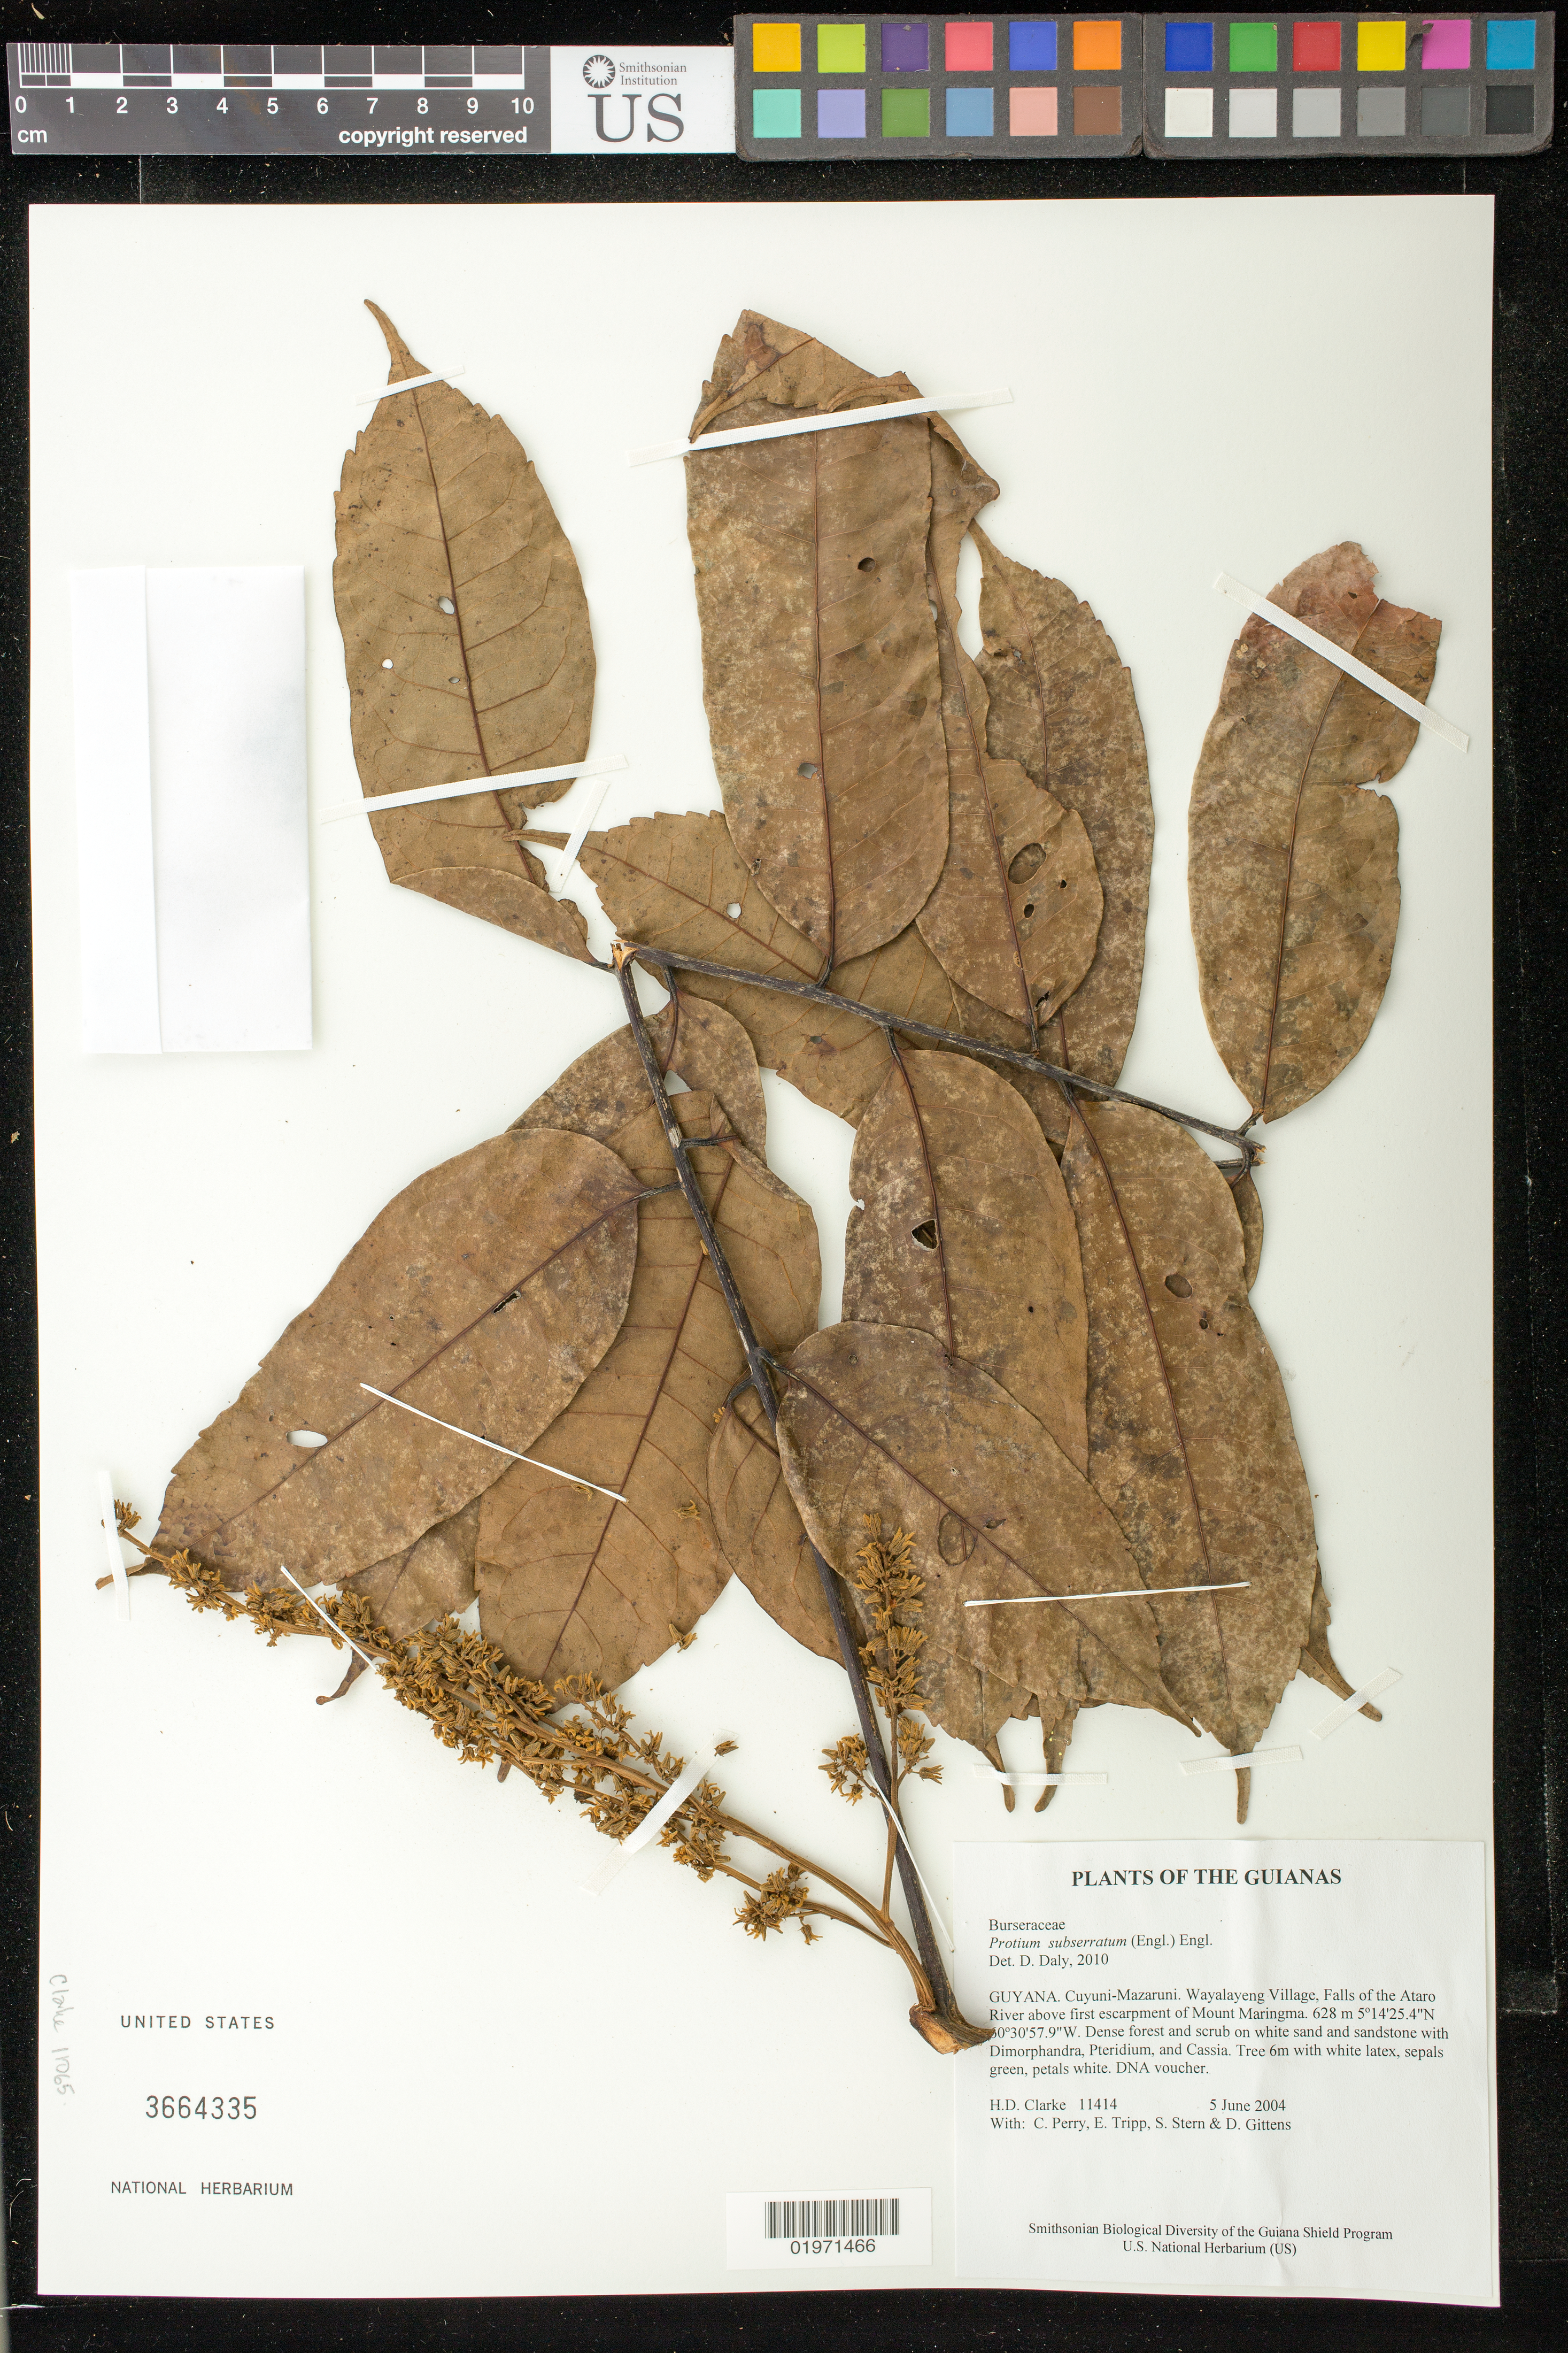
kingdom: Plantae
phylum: Tracheophyta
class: Magnoliopsida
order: Sapindales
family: Burseraceae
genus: Protium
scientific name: Protium subserratum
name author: (Engl.) Engl.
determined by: Daly, D. C.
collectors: H. D. Clarke, C. Perry, E. Tripp, S. R. Stern & D. Gittens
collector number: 11414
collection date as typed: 5 June 2004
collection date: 2004-06-05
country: Guyana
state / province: Cuyuni-Mazaruni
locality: Wayalayeng Village, Falls of the Ataro River above first escarpment of Mount Maringma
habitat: Dense forest and scrub on white sand and sandstone with Dimorphandra, Pteridium, and Cassia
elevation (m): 628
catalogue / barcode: US 3664335